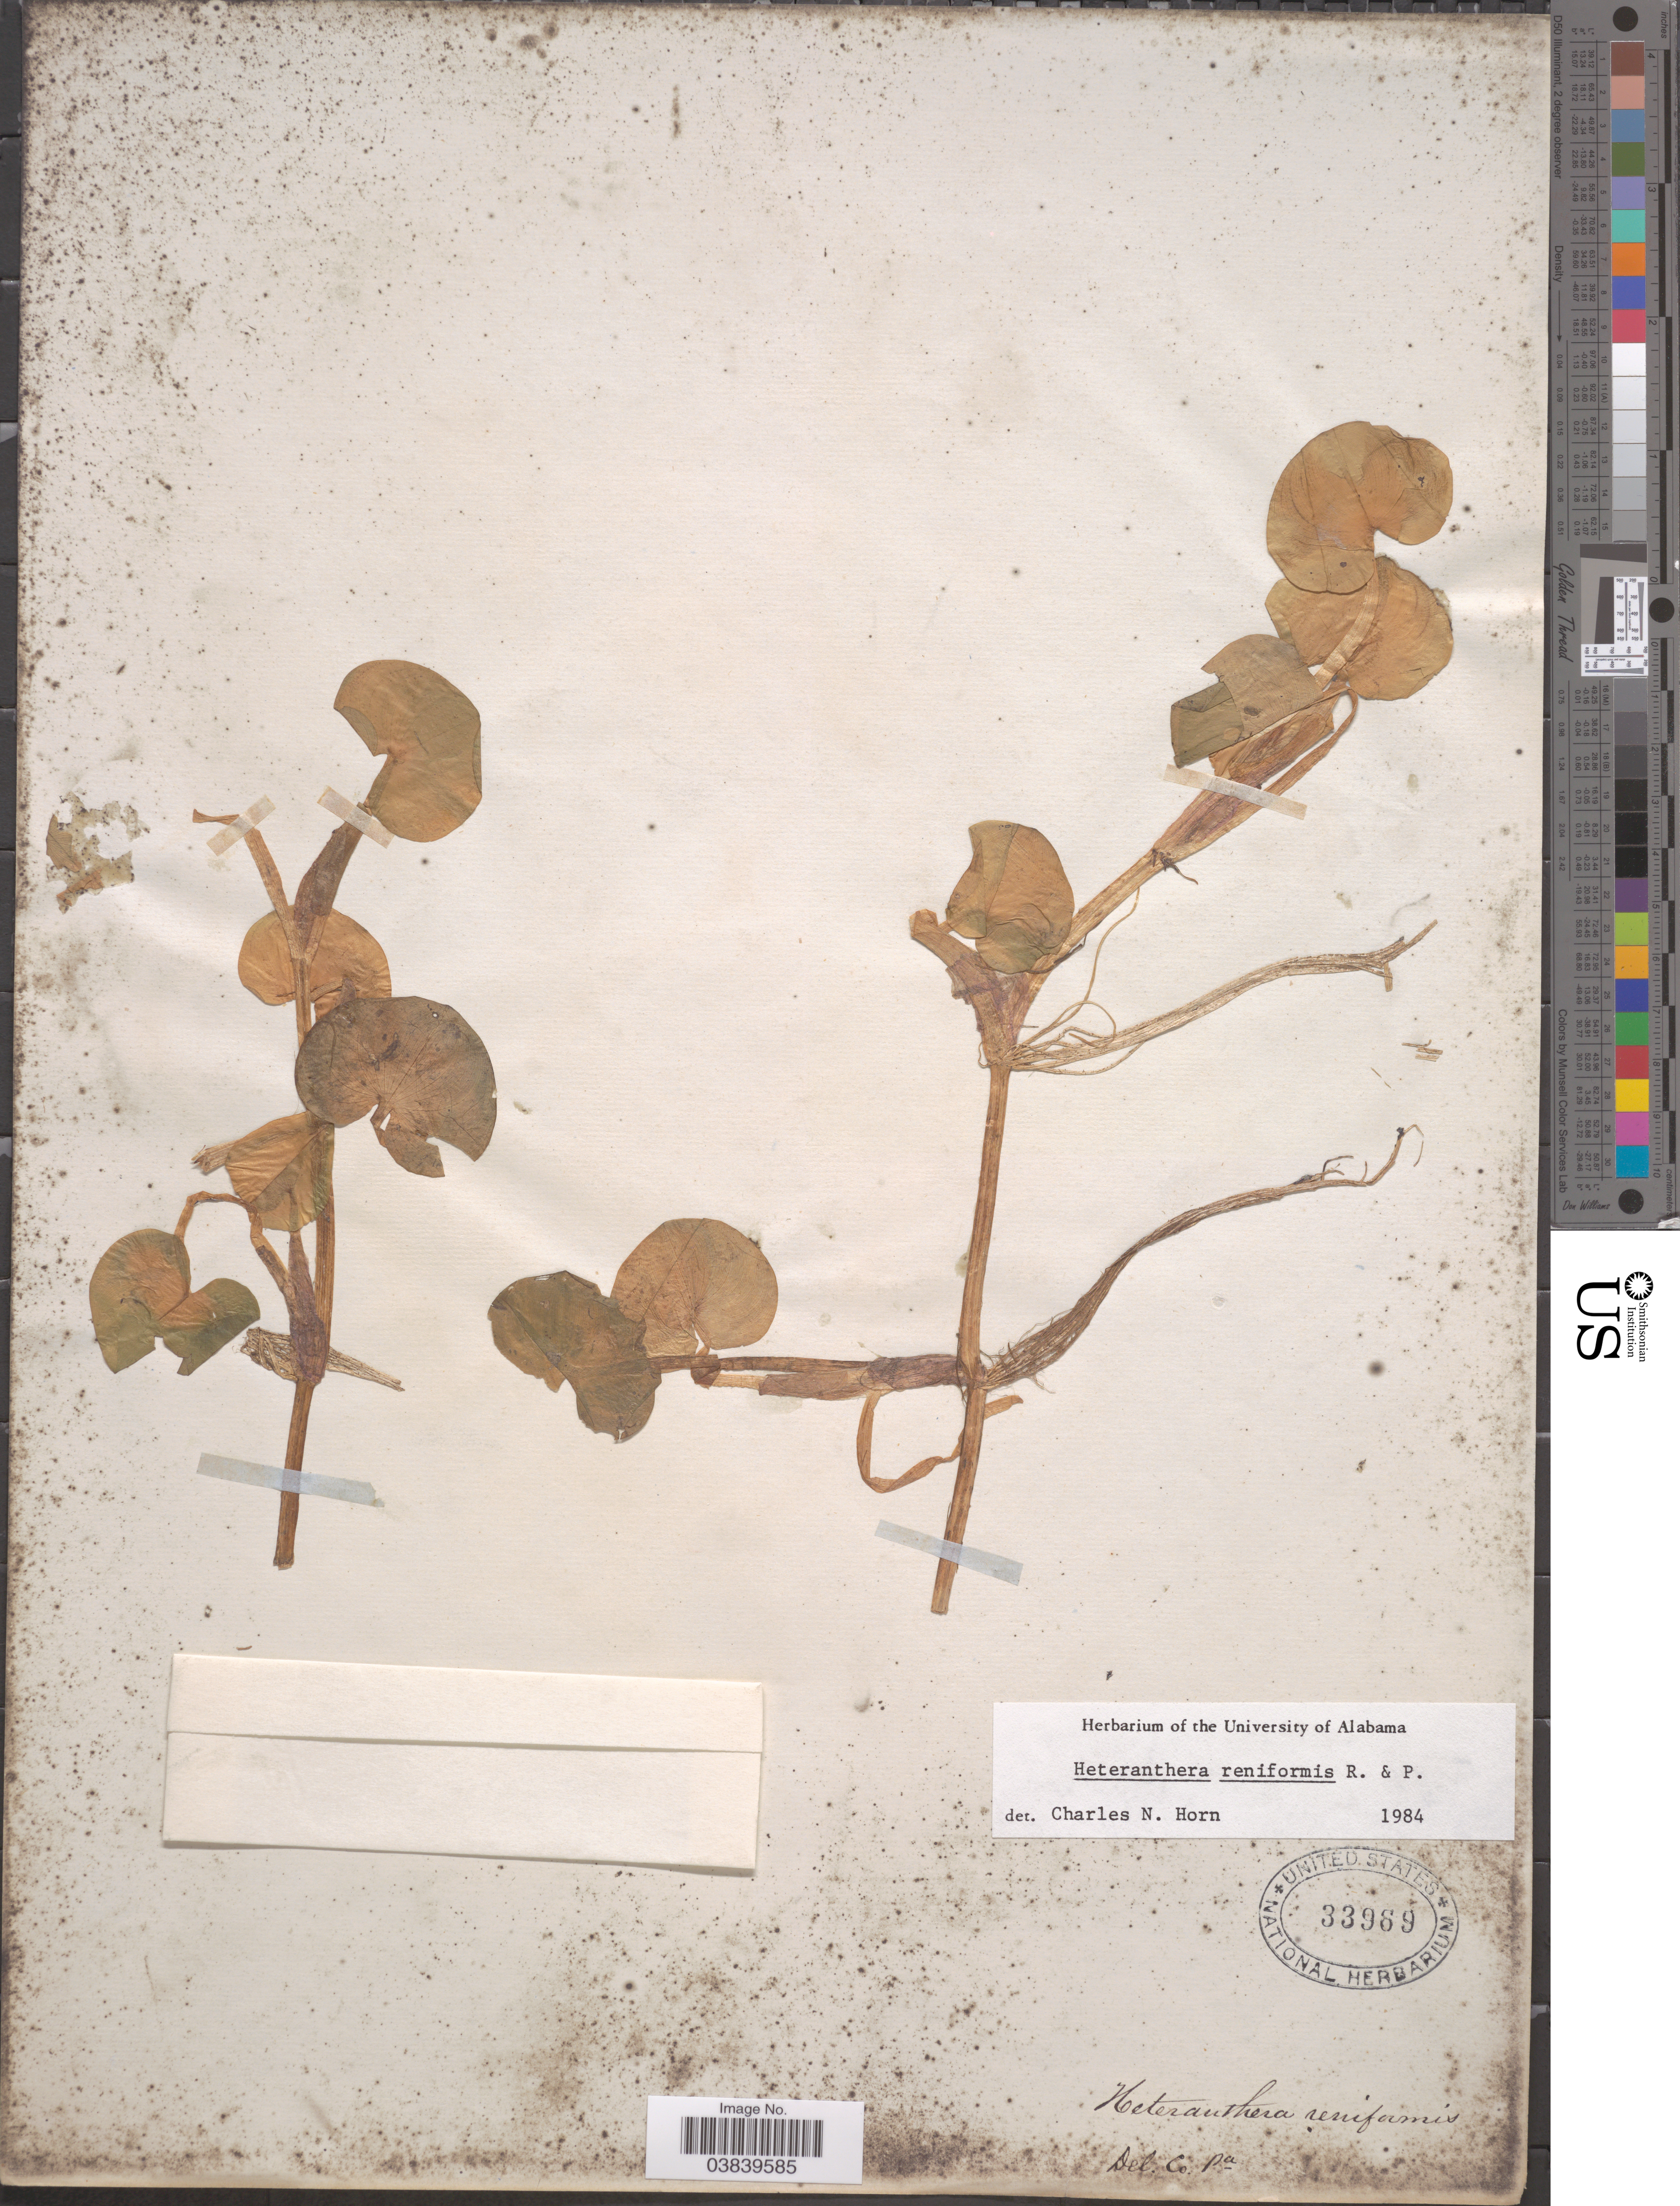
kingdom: Plantae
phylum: Tracheophyta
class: Liliopsida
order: Commelinales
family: Pontederiaceae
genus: Heteranthera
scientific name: Heteranthera reniformis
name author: Ruiz & Pav.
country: United States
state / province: Pennsylvania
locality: Del. Co.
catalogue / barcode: US 33969